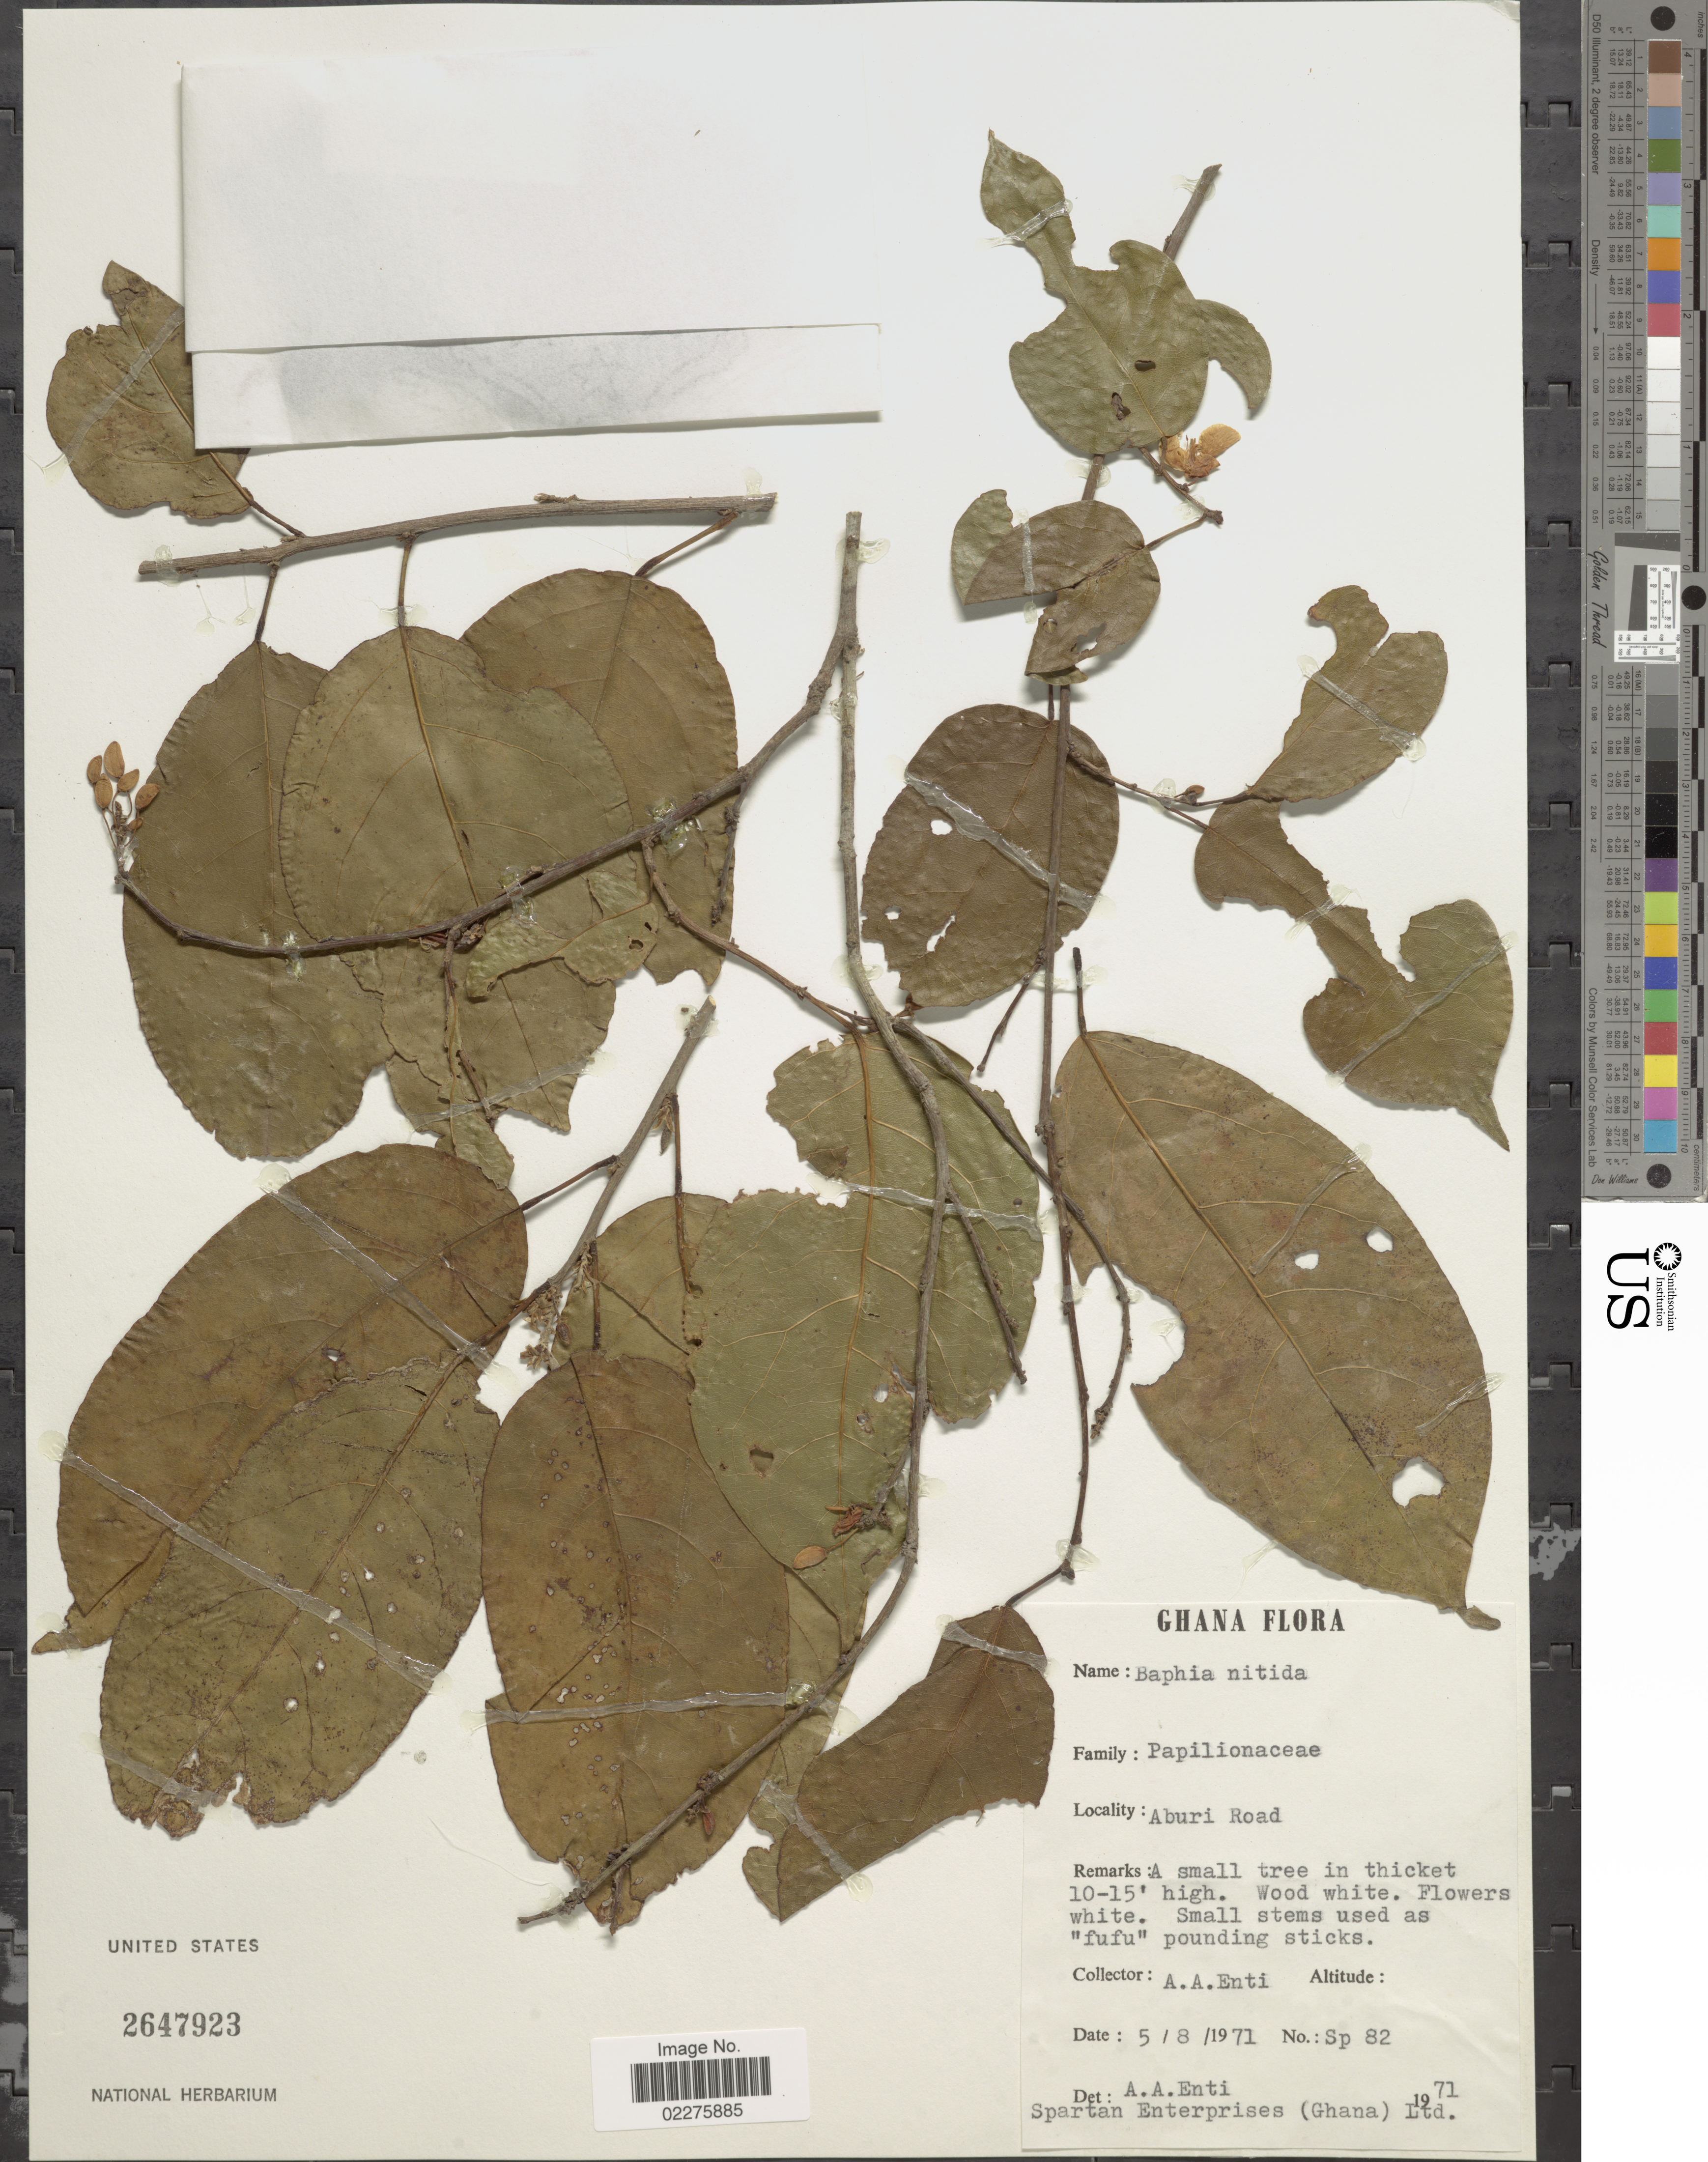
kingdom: Plantae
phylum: Tracheophyta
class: Magnoliopsida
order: Fabales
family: Fabaceae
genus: Baphia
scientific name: Baphia nitida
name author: Lodd.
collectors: A. Enti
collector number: Sp82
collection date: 1971-08-05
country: Ghana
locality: Aburi Road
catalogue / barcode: US 2647923